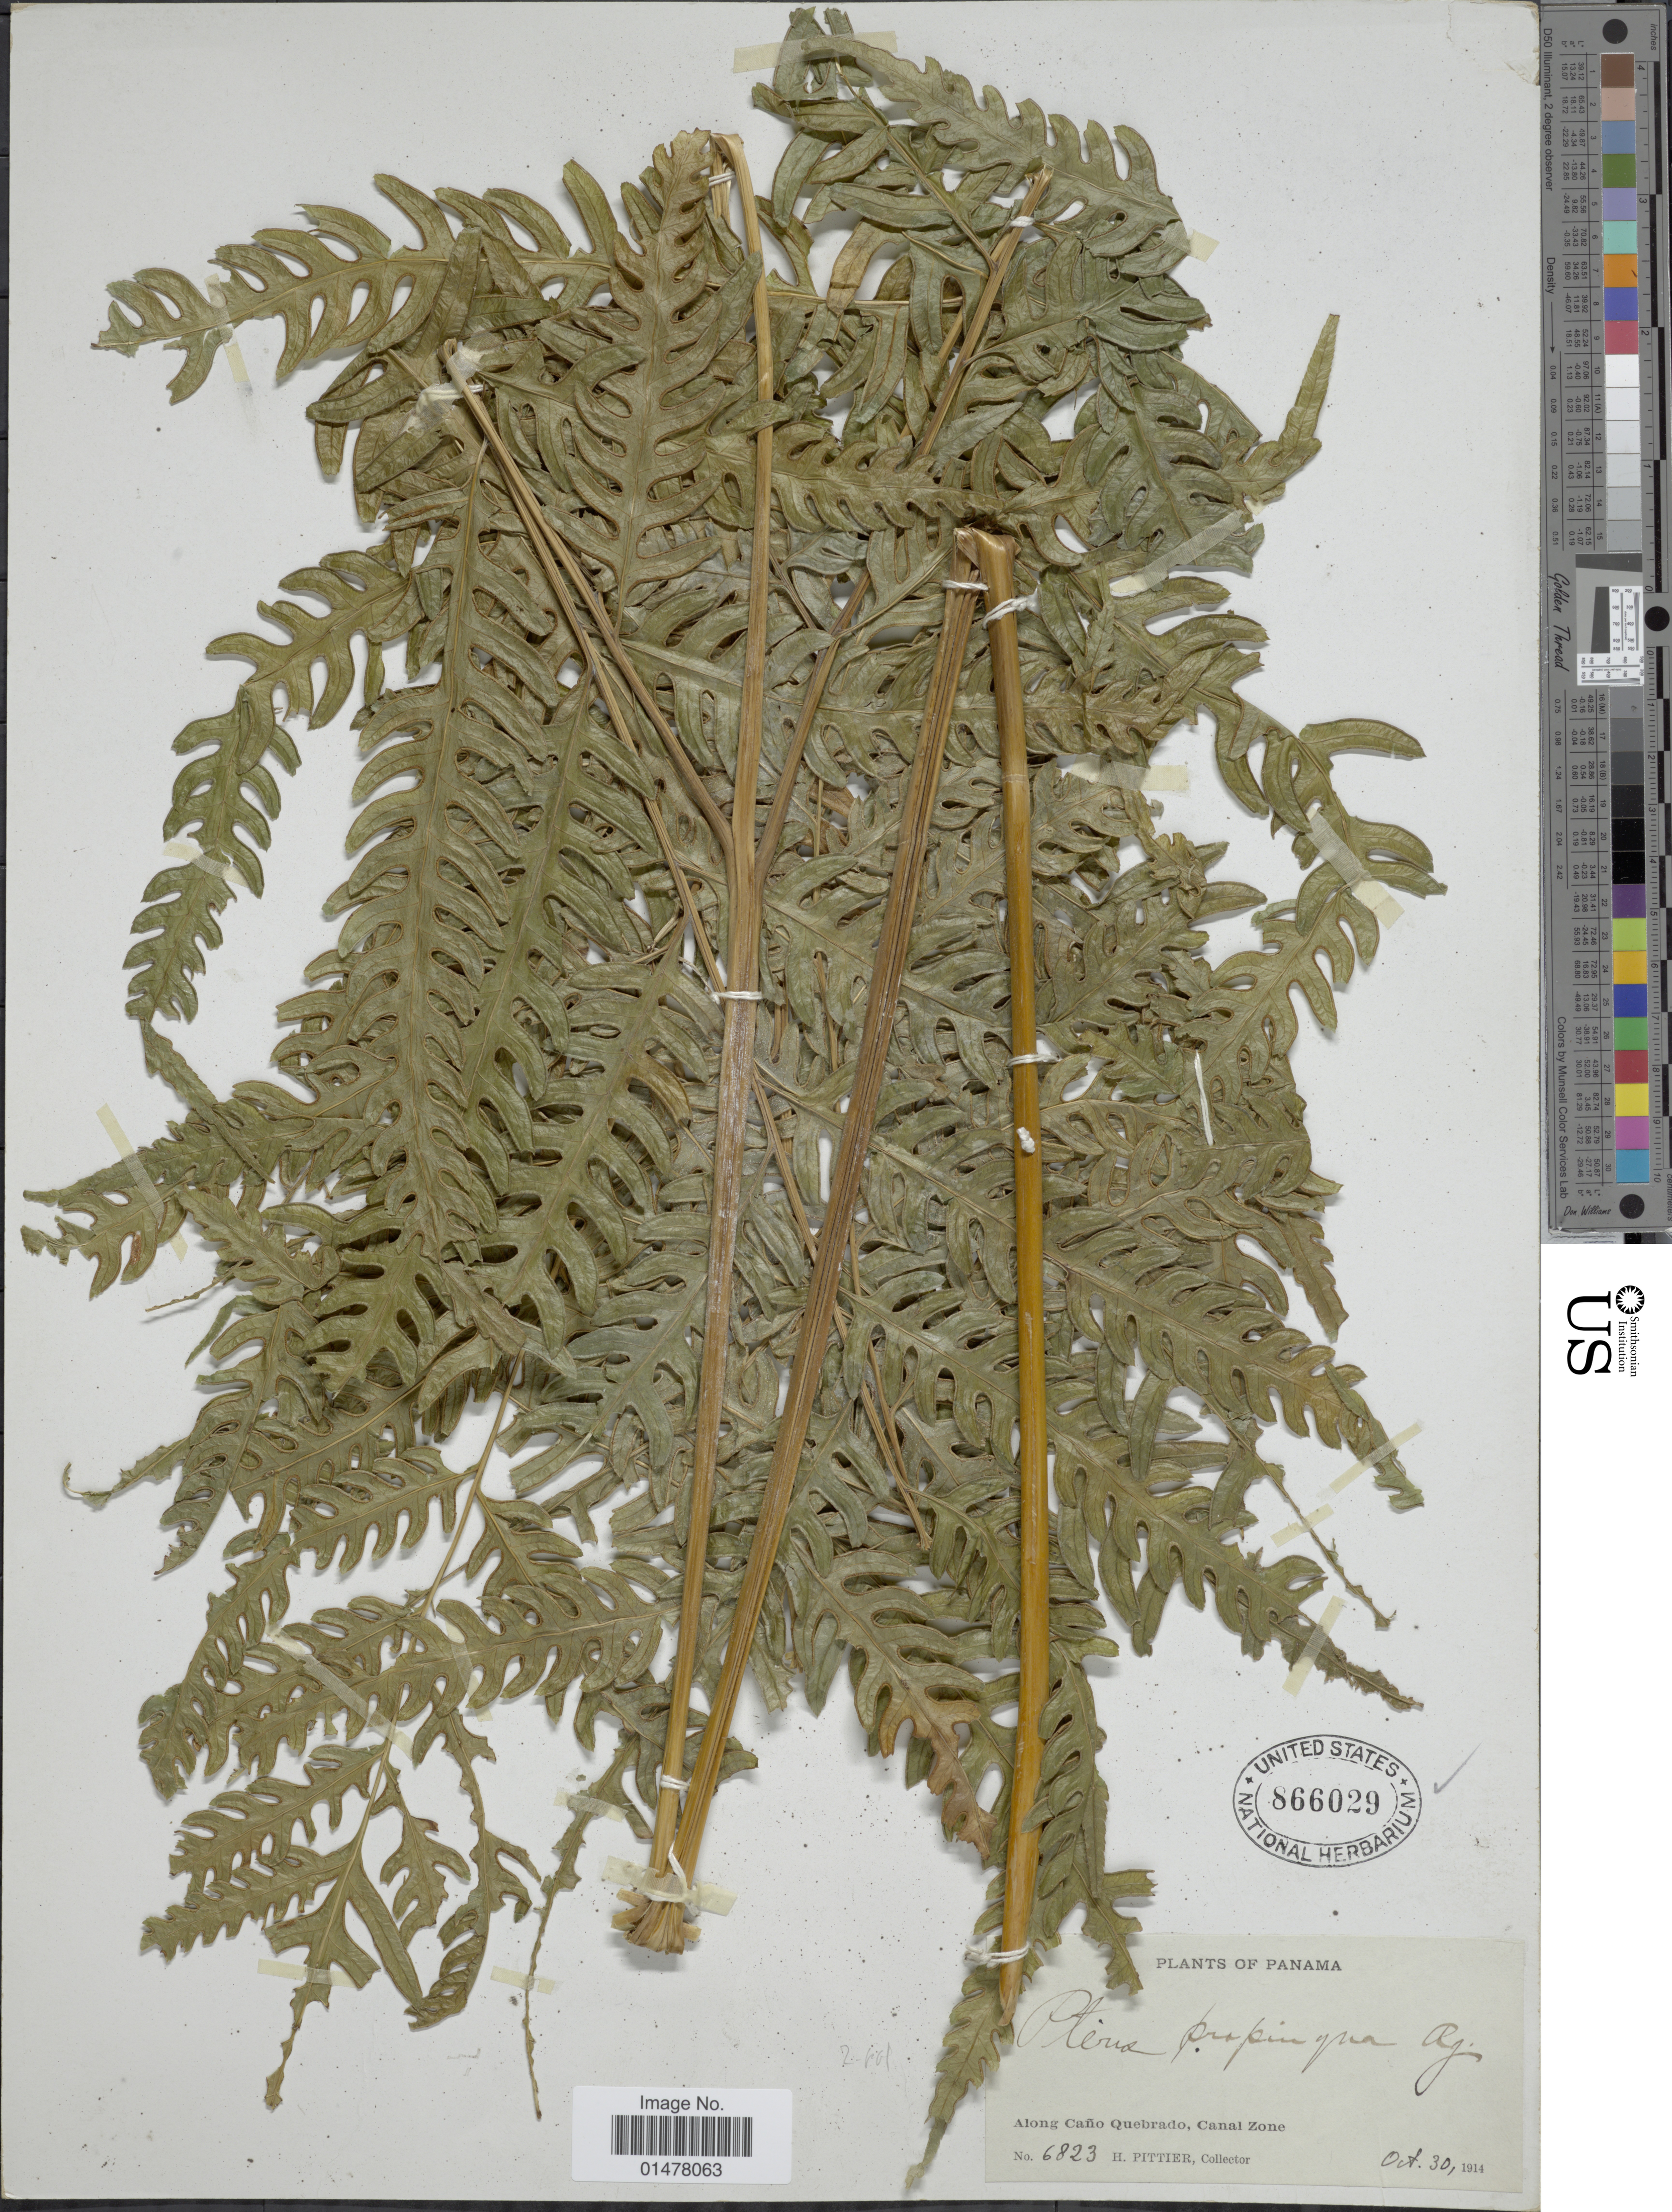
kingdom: Plantae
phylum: Tracheophyta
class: Polypodiopsida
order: Polypodiales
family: Pteridaceae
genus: Pteris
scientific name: Pteris propinqua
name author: J. Agardh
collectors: H. F. Pittier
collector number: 6823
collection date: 1914-10-30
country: Panama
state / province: Colón / Panamá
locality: Plants of Panama, Along Cano Quebrado, Canal Zone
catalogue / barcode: US 866029